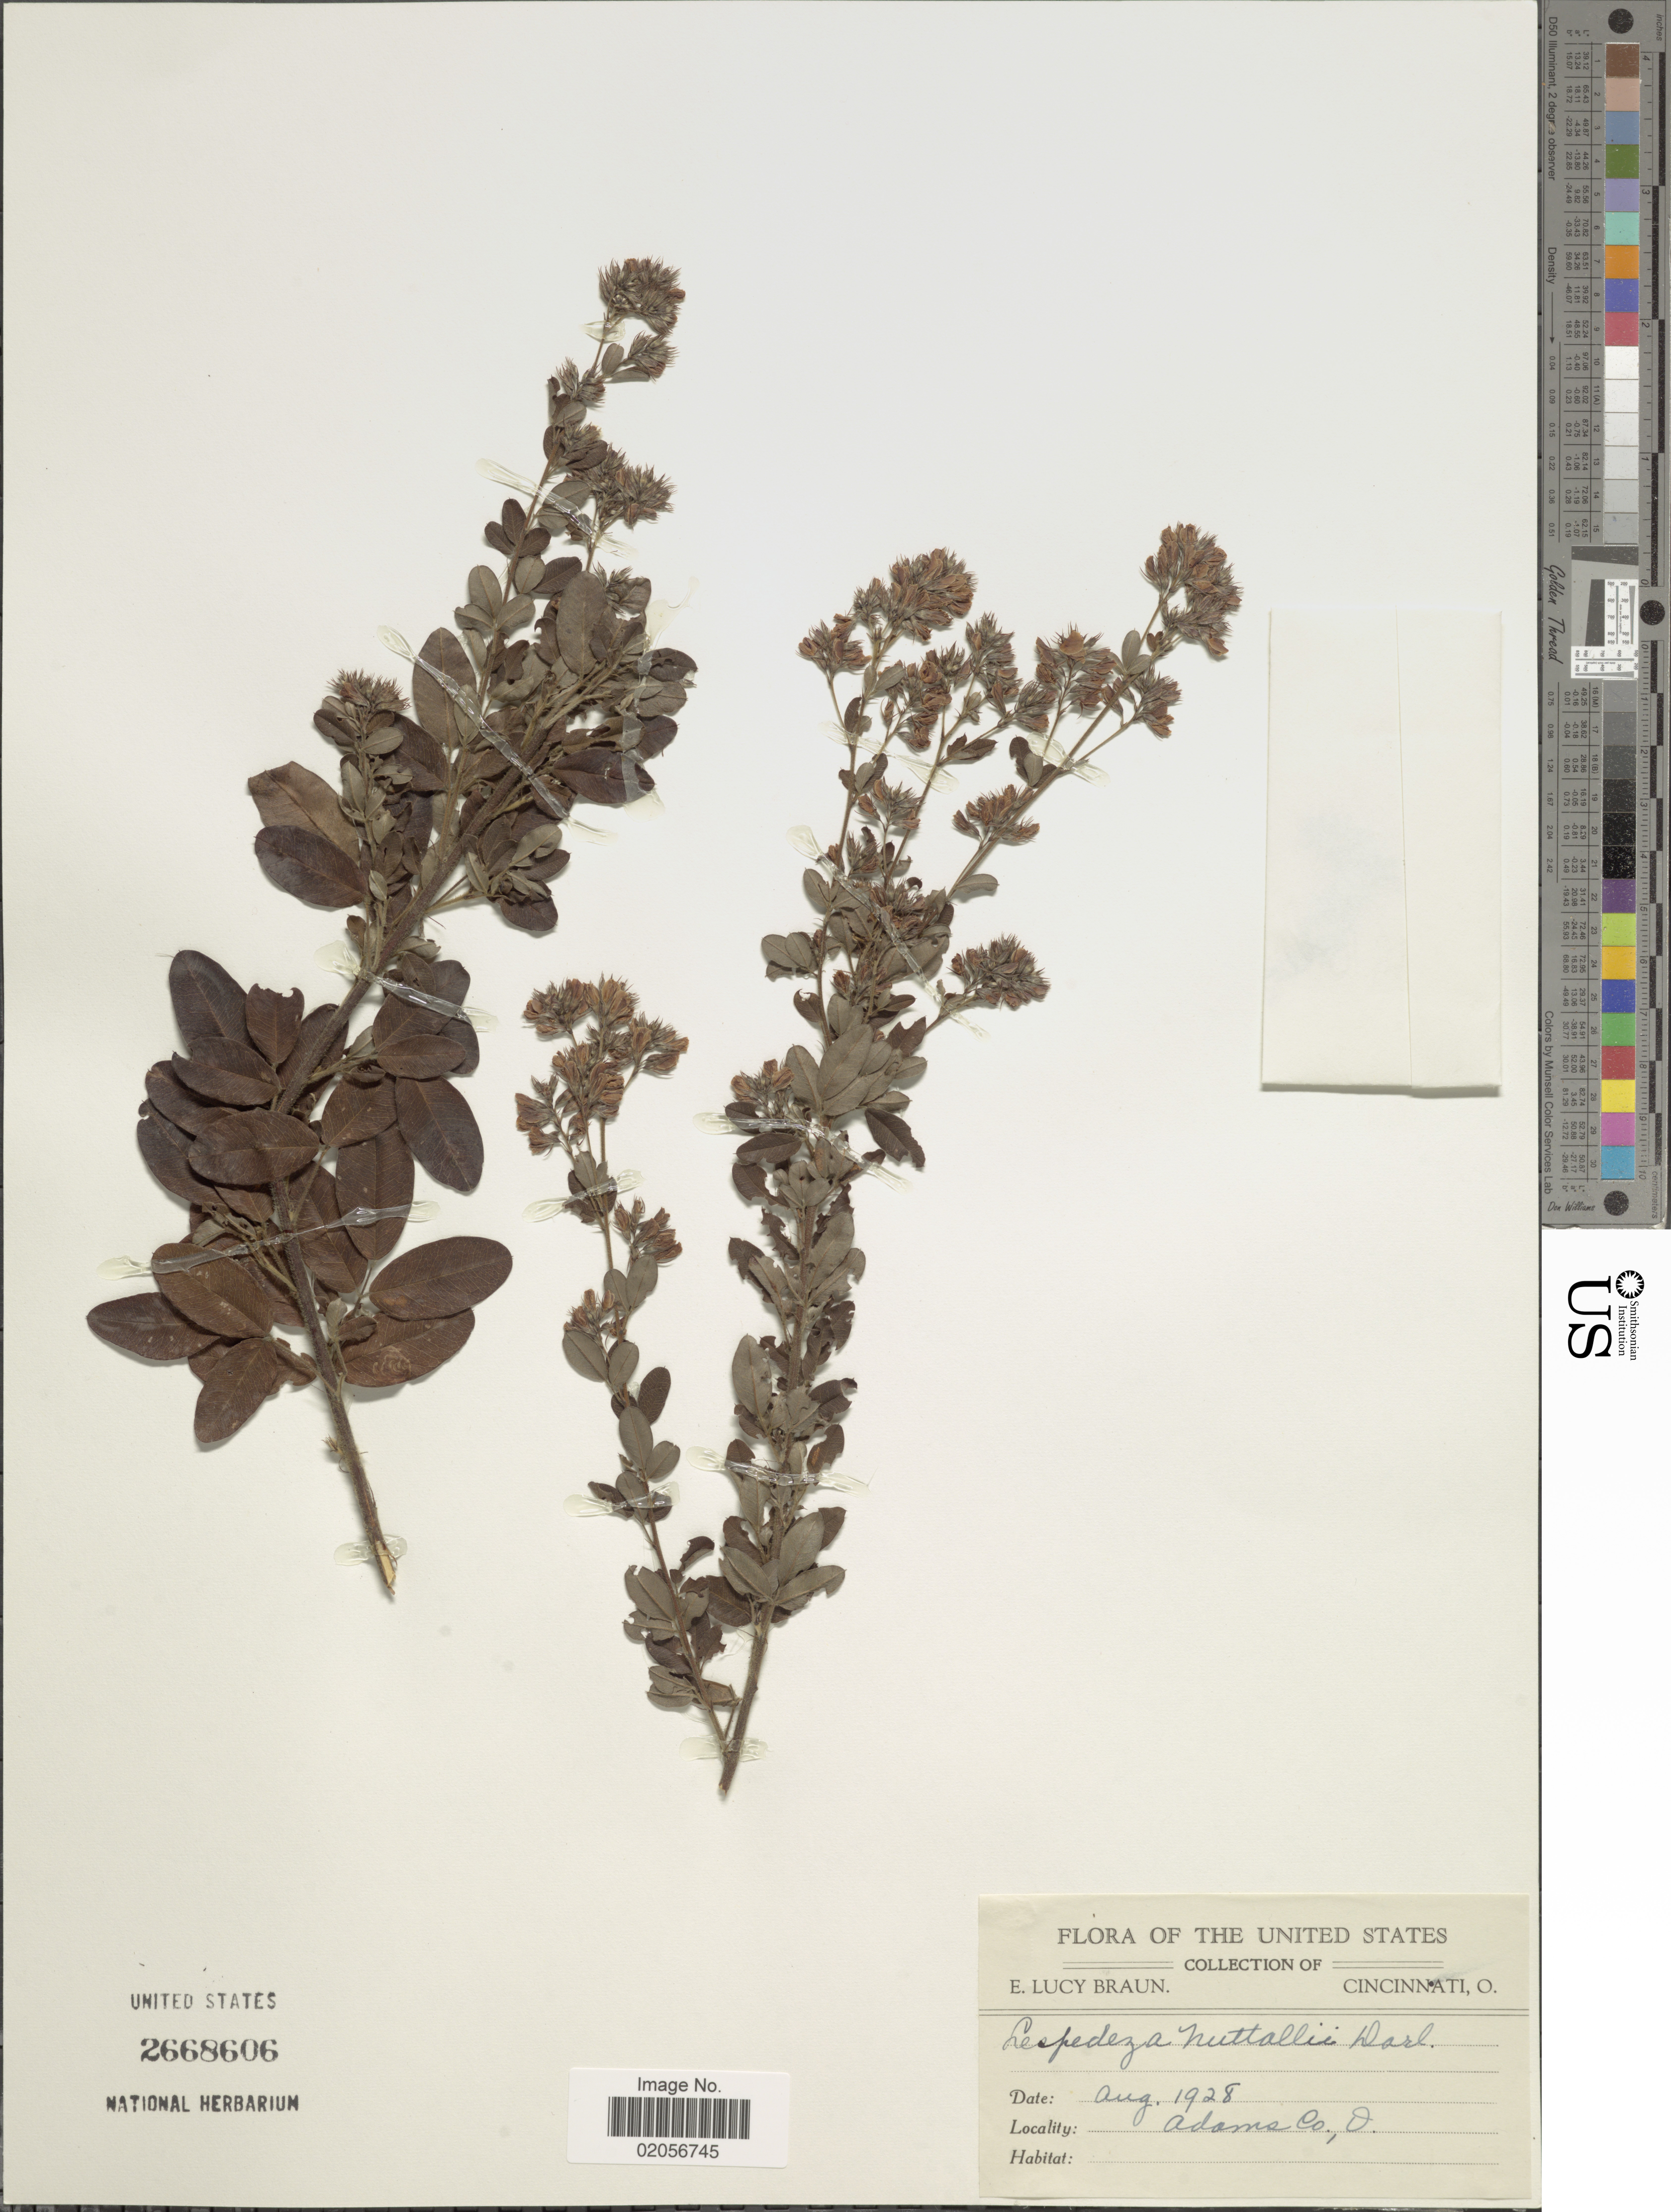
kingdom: Plantae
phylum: Tracheophyta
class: Magnoliopsida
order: Fabales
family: Fabaceae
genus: Lespedeza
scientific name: Lespedeza nuttallii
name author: Darl.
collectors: E. L. Braun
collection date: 1928-08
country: United States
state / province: Ohio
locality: Adams Co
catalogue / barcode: US 2668606